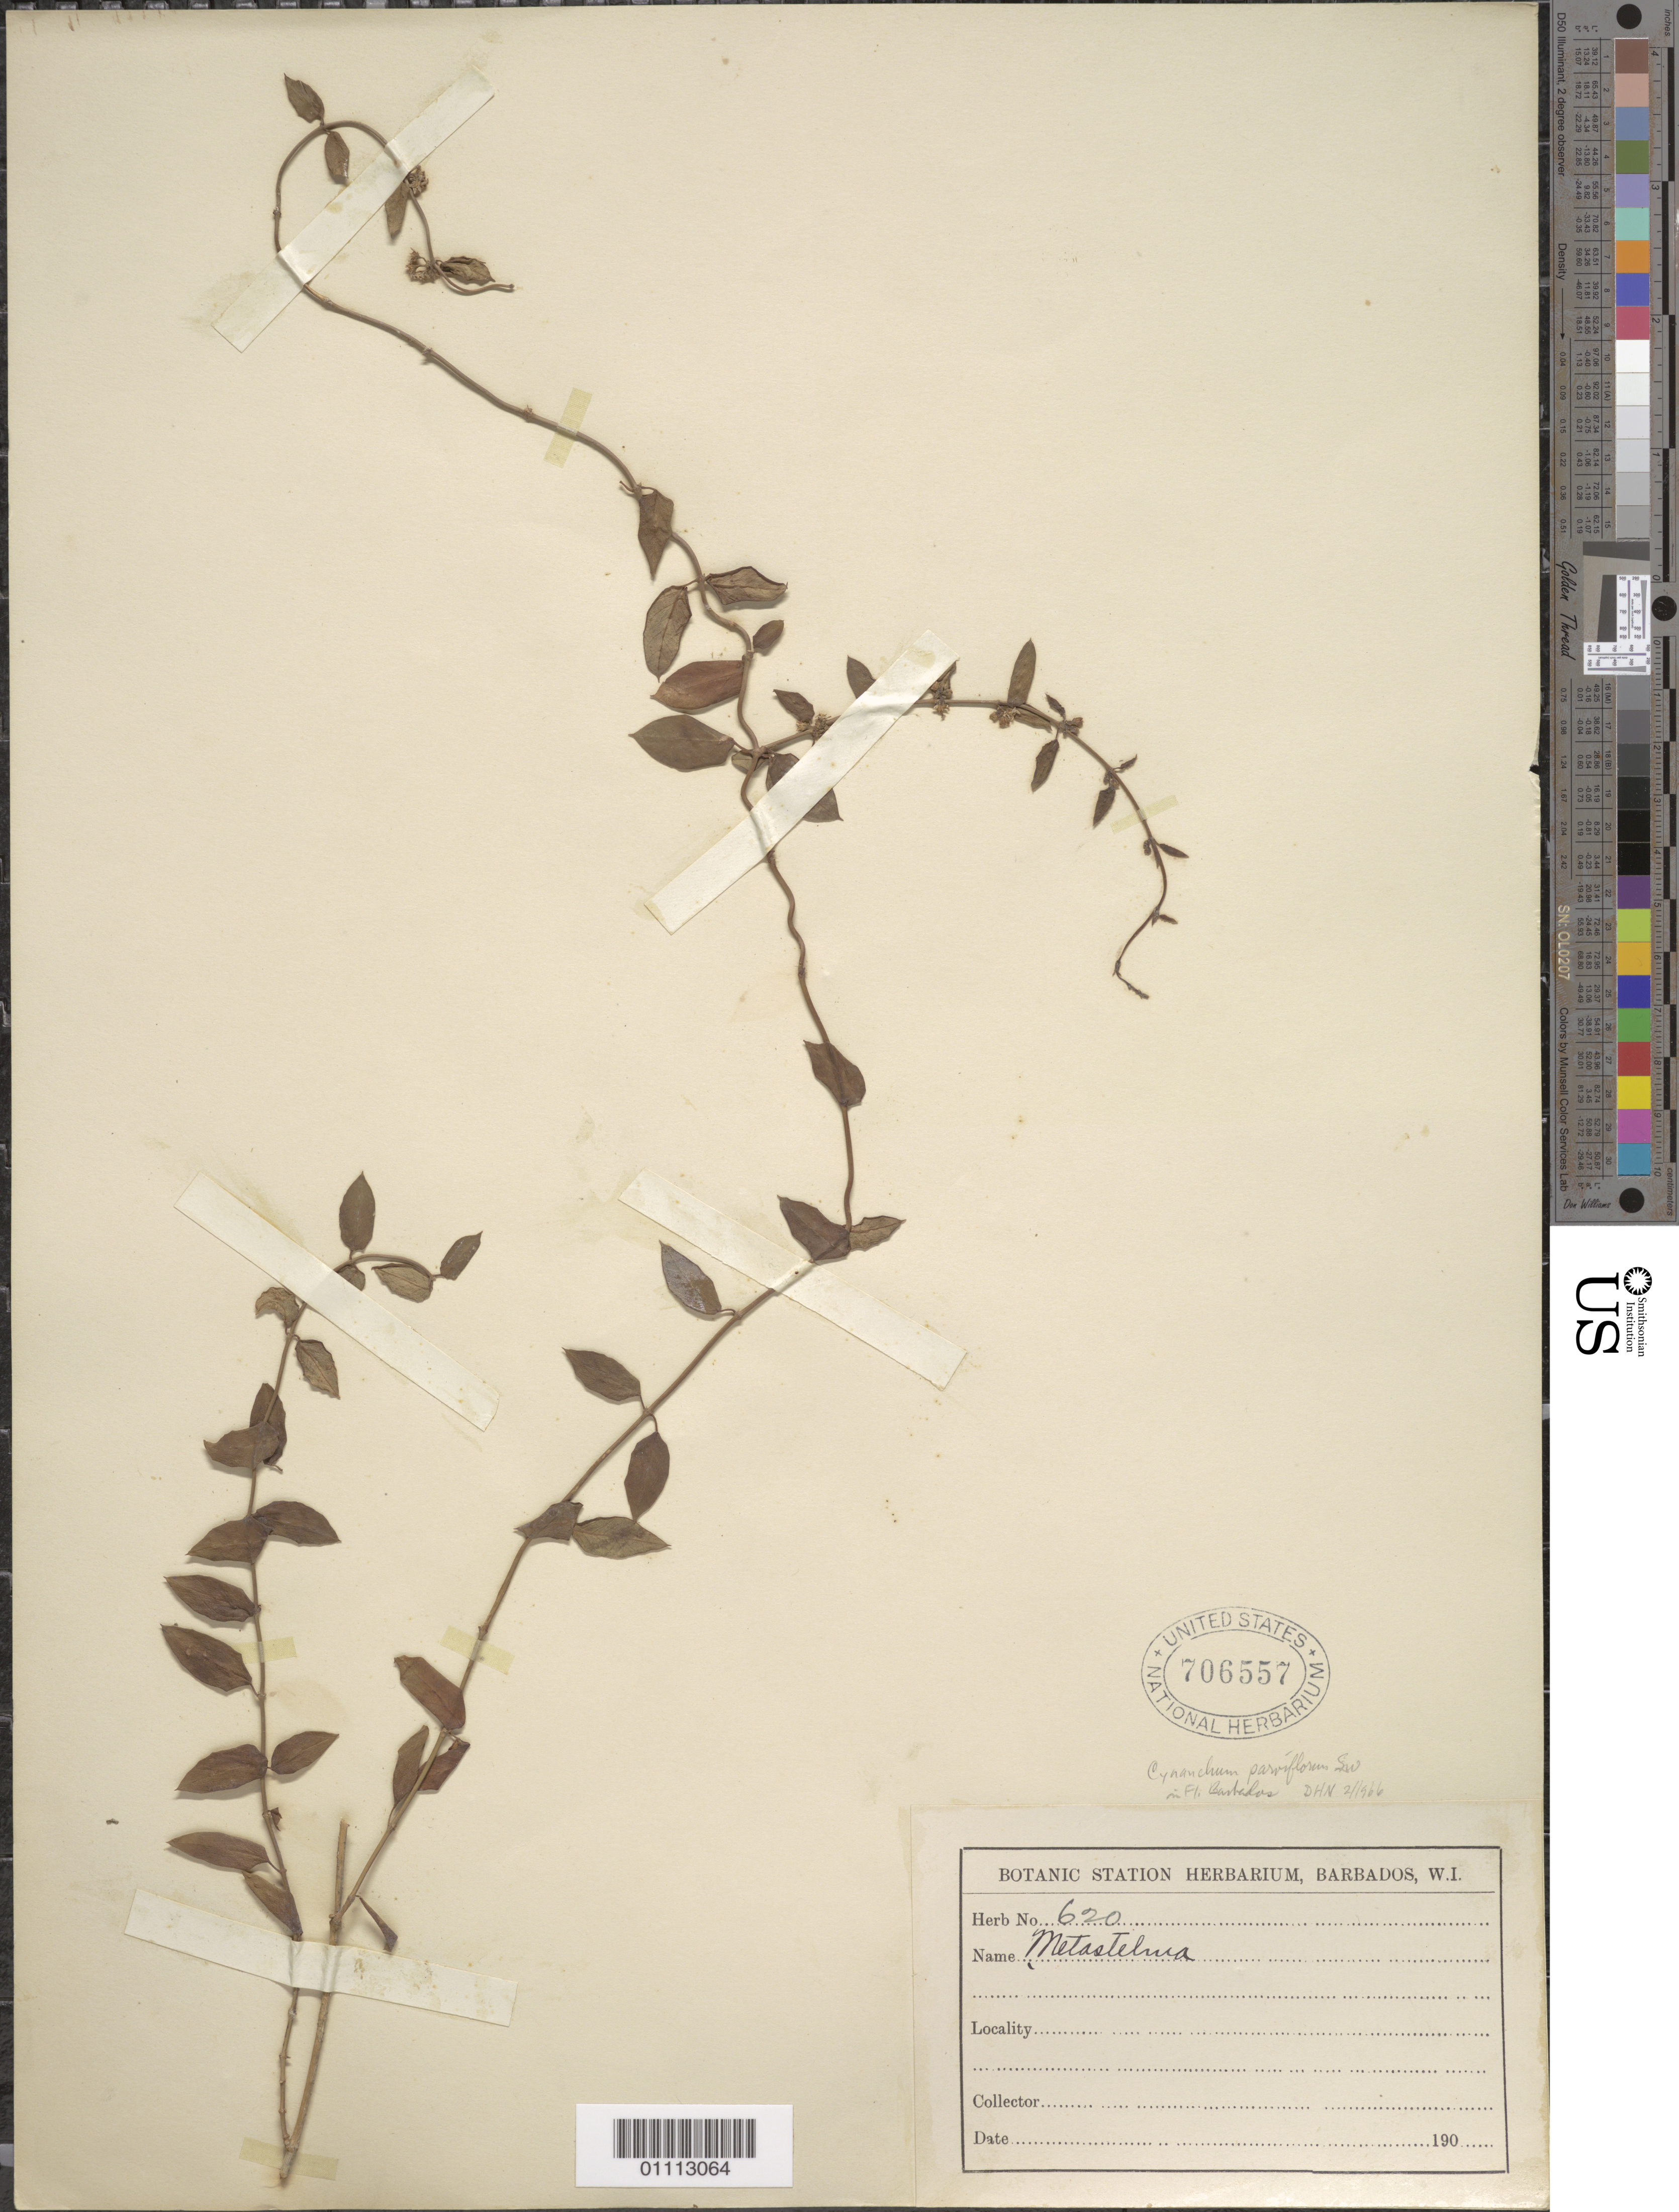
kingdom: Plantae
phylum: Tracheophyta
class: Magnoliopsida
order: Gentianales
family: Apocynaceae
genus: Metastelma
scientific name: Metastelma parviflorum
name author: (Sw.) Schult.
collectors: ex herb. Bot. Sta. Barbados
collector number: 620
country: Barbados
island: Barbados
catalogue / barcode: US 706557